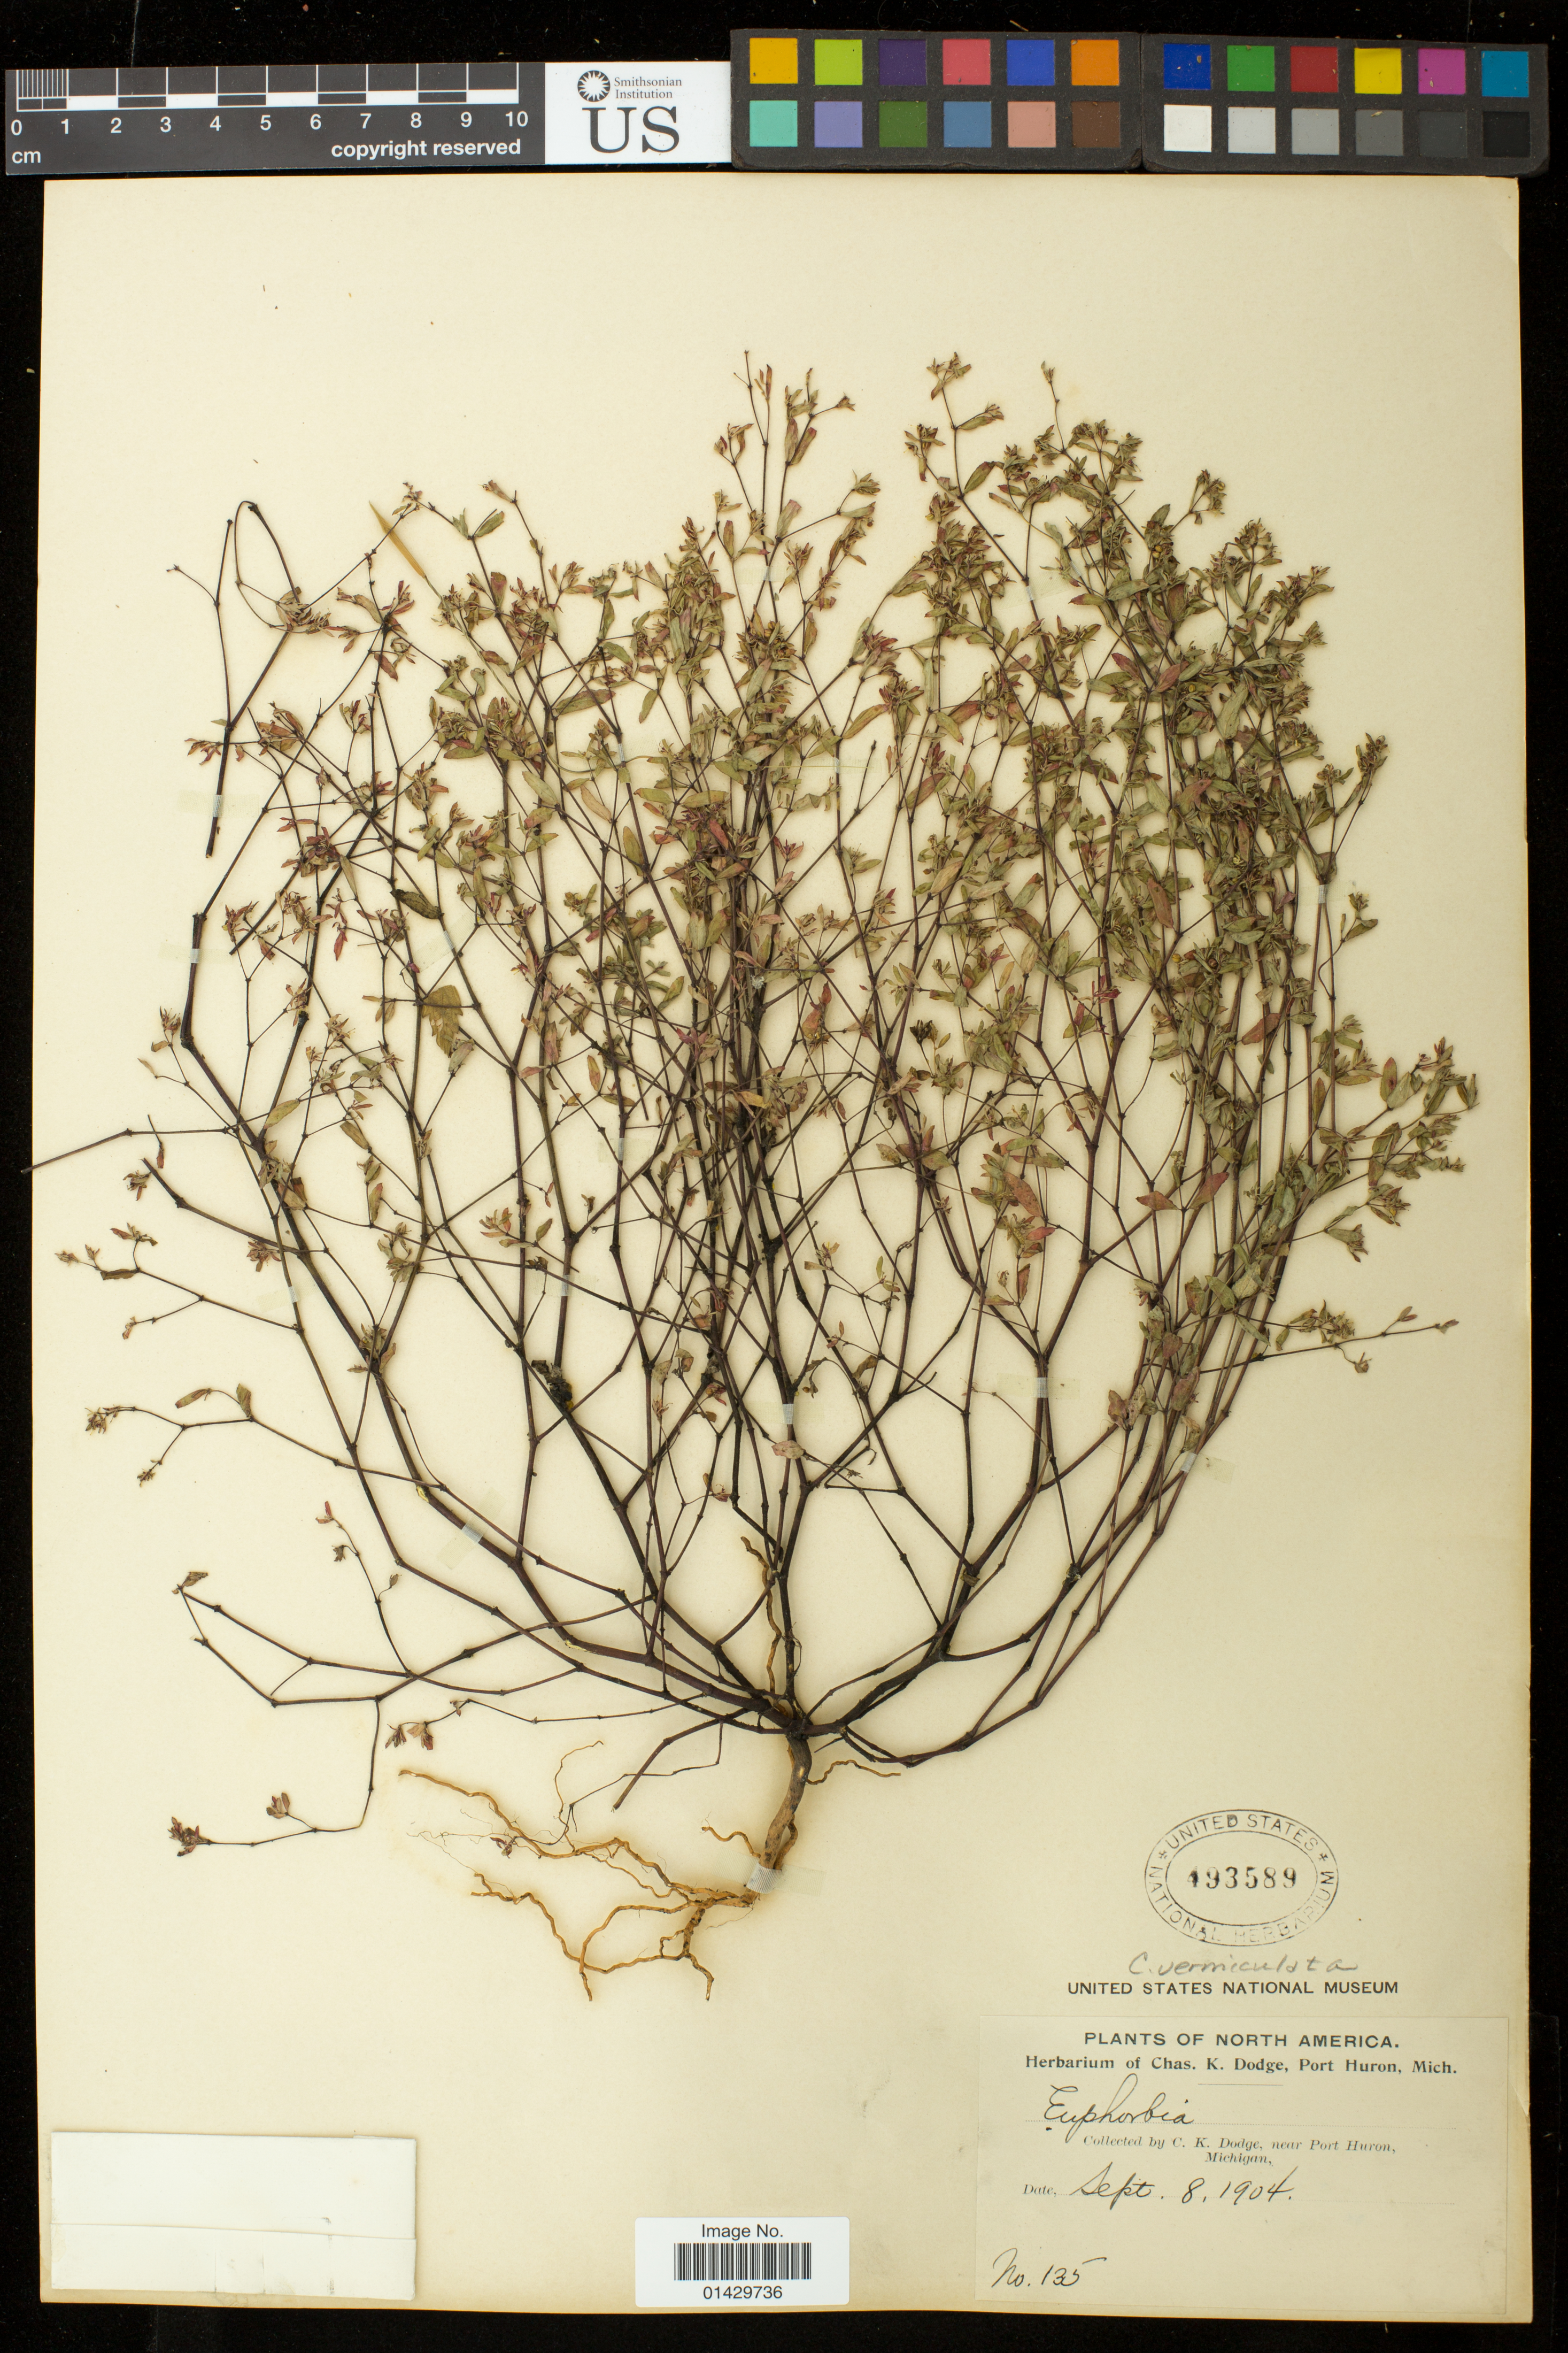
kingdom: Plantae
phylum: Tracheophyta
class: Magnoliopsida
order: Malpighiales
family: Euphorbiaceae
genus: Euphorbia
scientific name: Euphorbia vermiculata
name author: Raf.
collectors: C. K. Dodge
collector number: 135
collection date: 1904-09-08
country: United States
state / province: Michigan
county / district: Saint Clair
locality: Near Port Huron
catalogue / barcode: US 493589